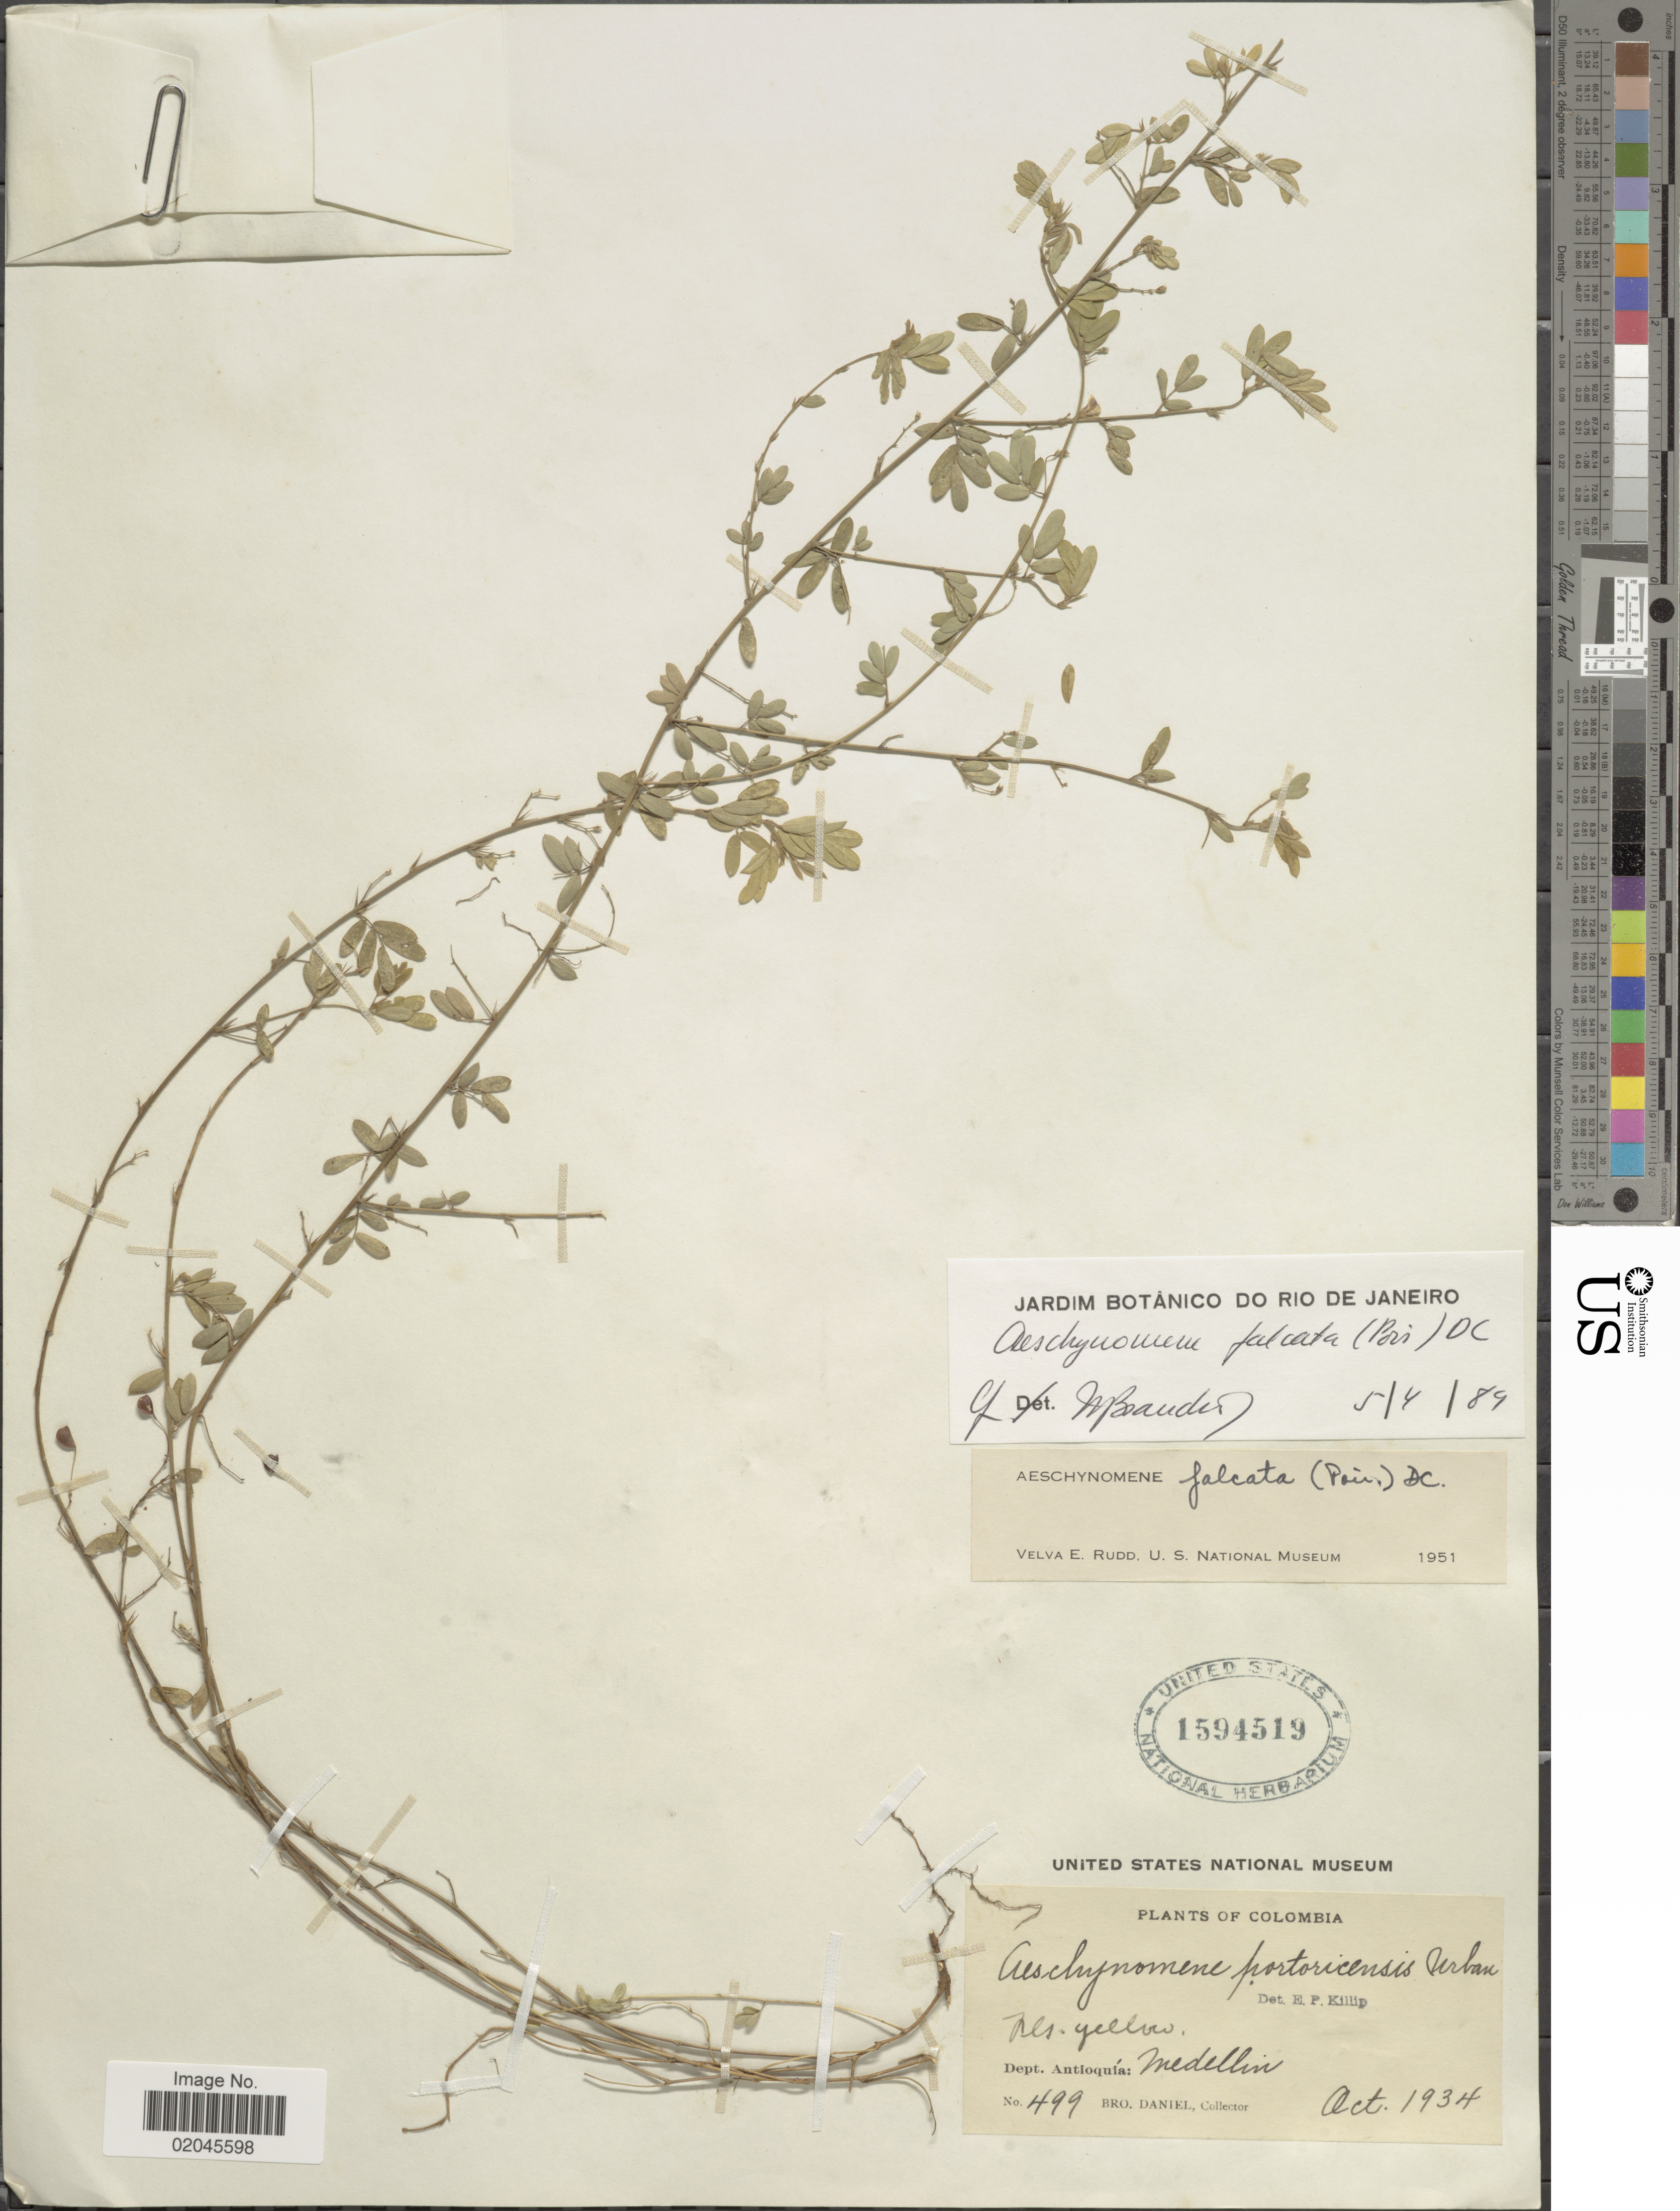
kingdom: Plantae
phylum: Tracheophyta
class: Magnoliopsida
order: Fabales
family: Fabaceae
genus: Aeschynomene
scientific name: Aeschynomene falcata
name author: (Poir.) DC.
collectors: Bro. Daniel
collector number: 499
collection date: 1934-10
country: Colombia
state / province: Antioquia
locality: Medellin.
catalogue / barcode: US 1594519